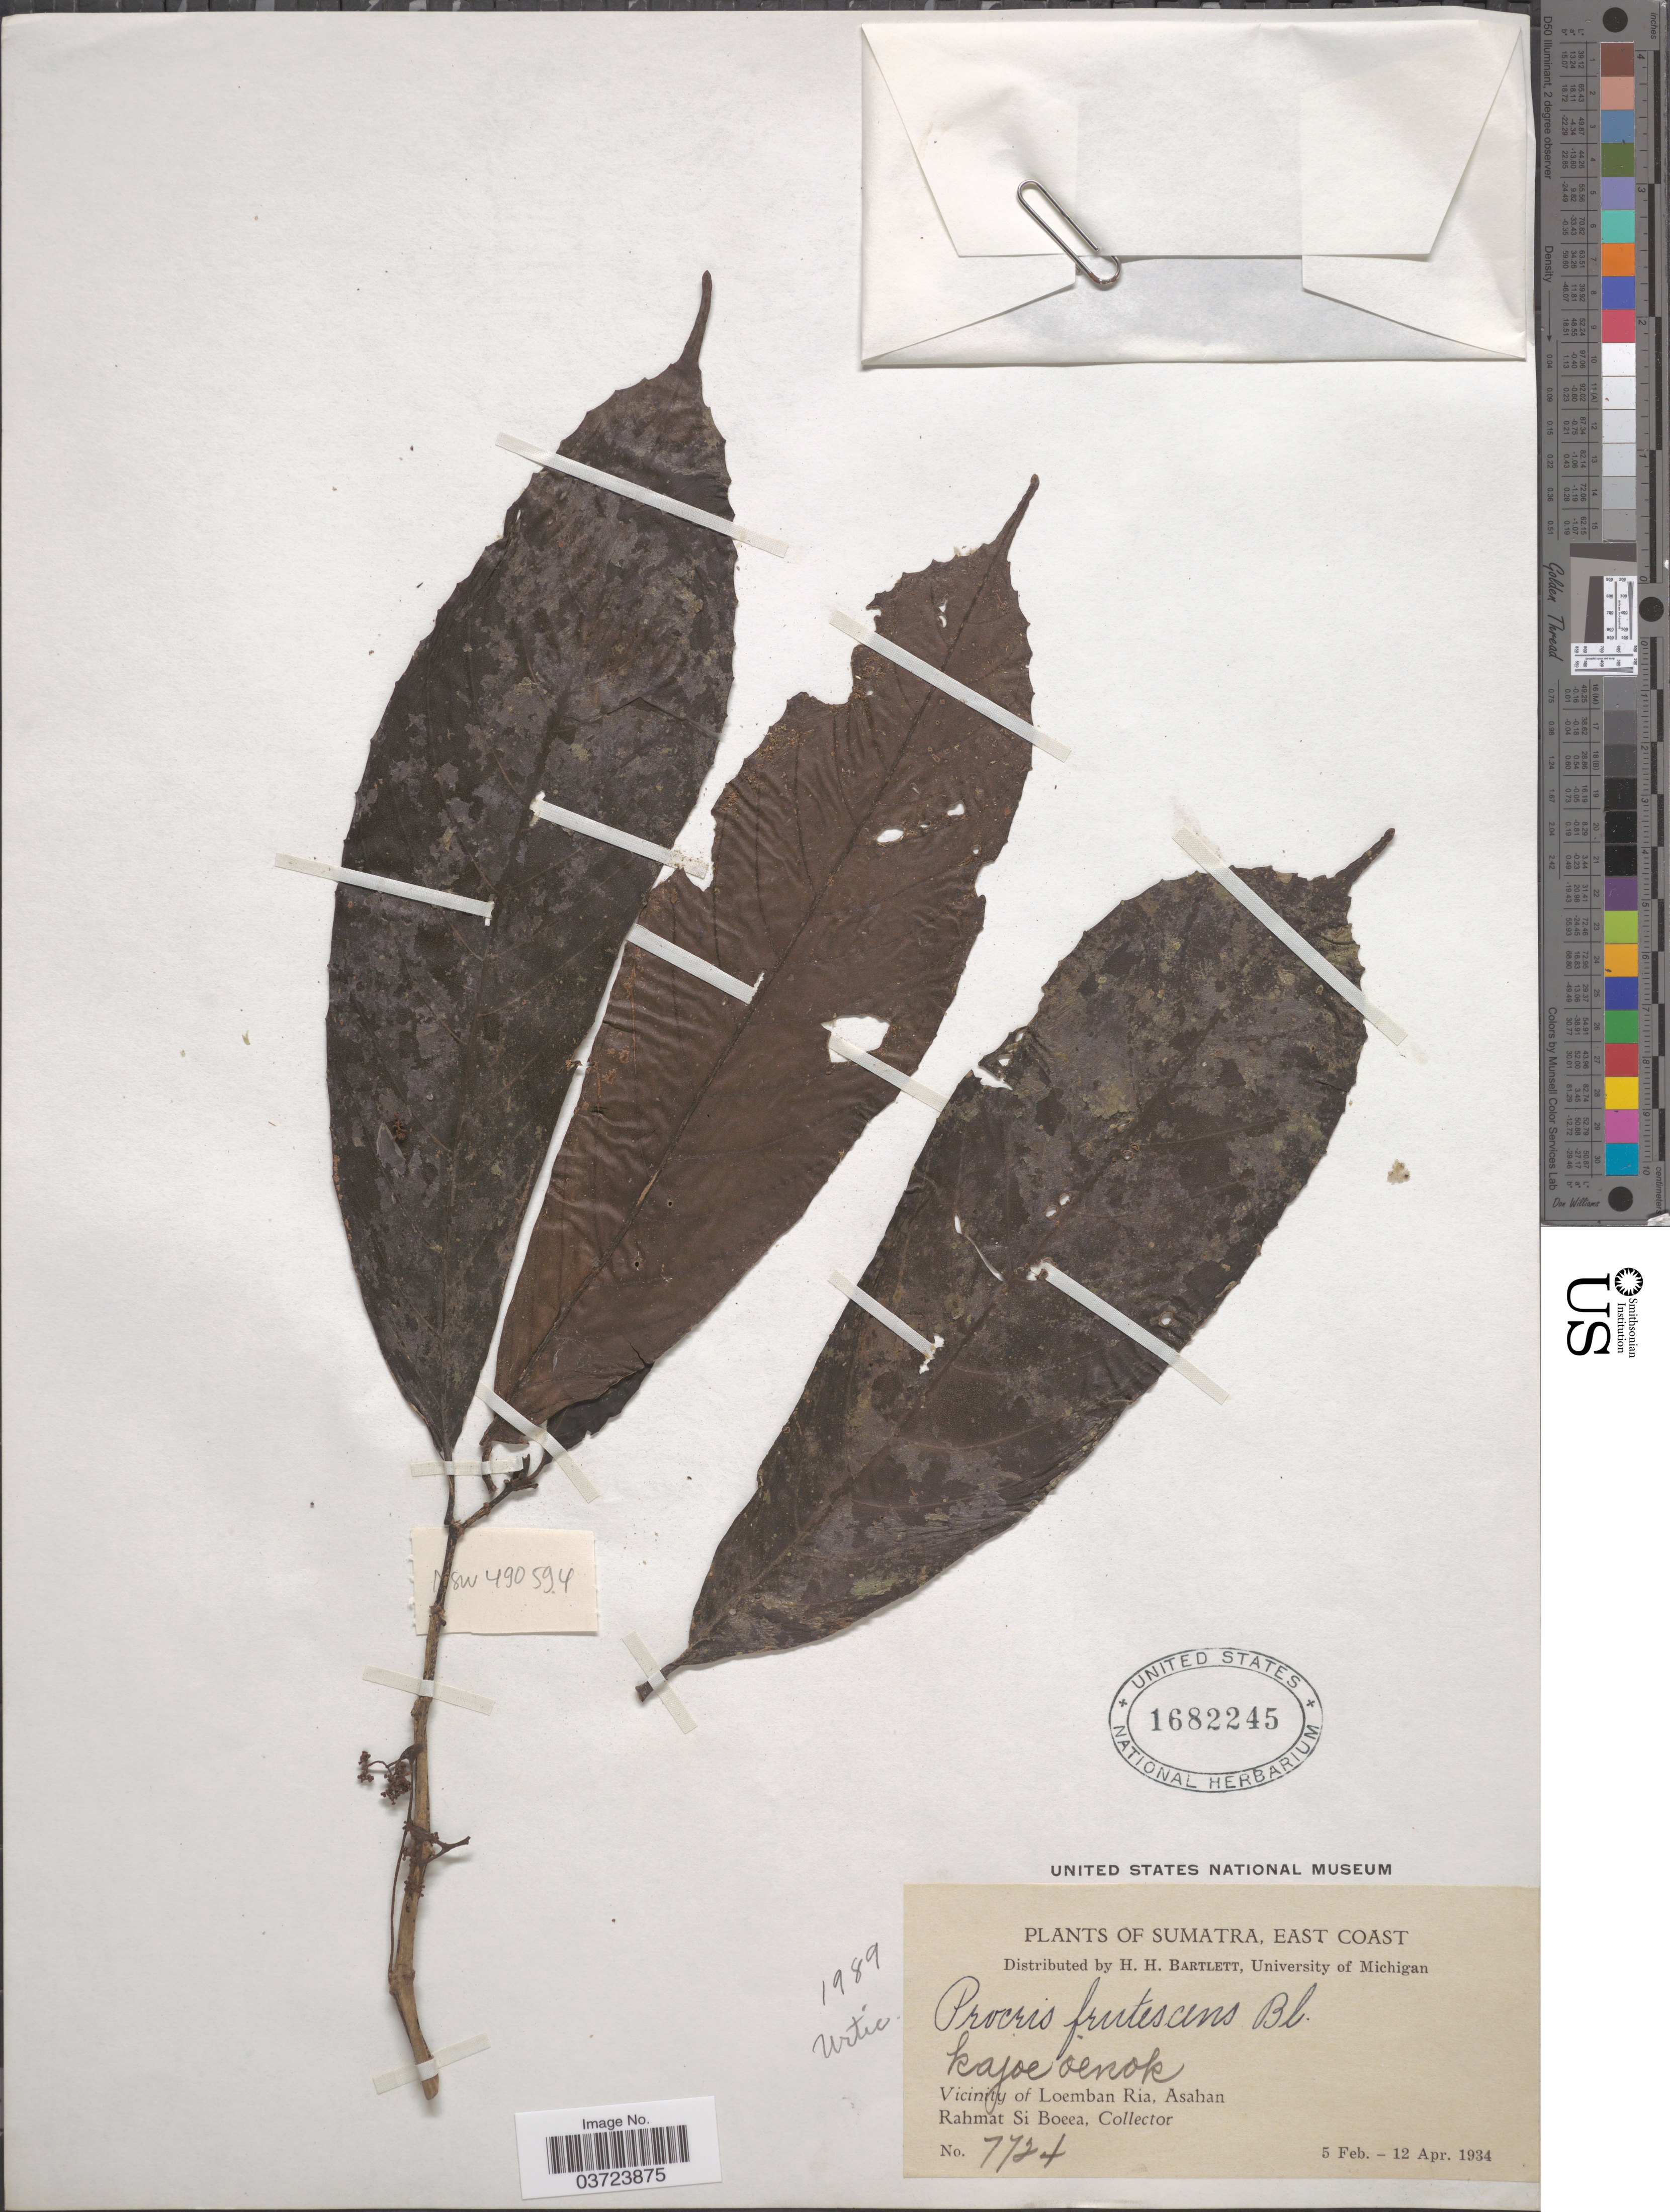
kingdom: Plantae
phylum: Tracheophyta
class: Magnoliopsida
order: Rosales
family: Urticaceae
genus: Procris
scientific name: Procris frutescens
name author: Blume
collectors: Rahmat Si Boeea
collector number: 7724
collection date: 1934-02-05/1934-04-12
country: Indonesia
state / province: Sumatra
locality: East Coast. kajoe oenok [unsure placement] Vicinity of Loemban Ria, Asahan.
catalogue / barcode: US 1682245